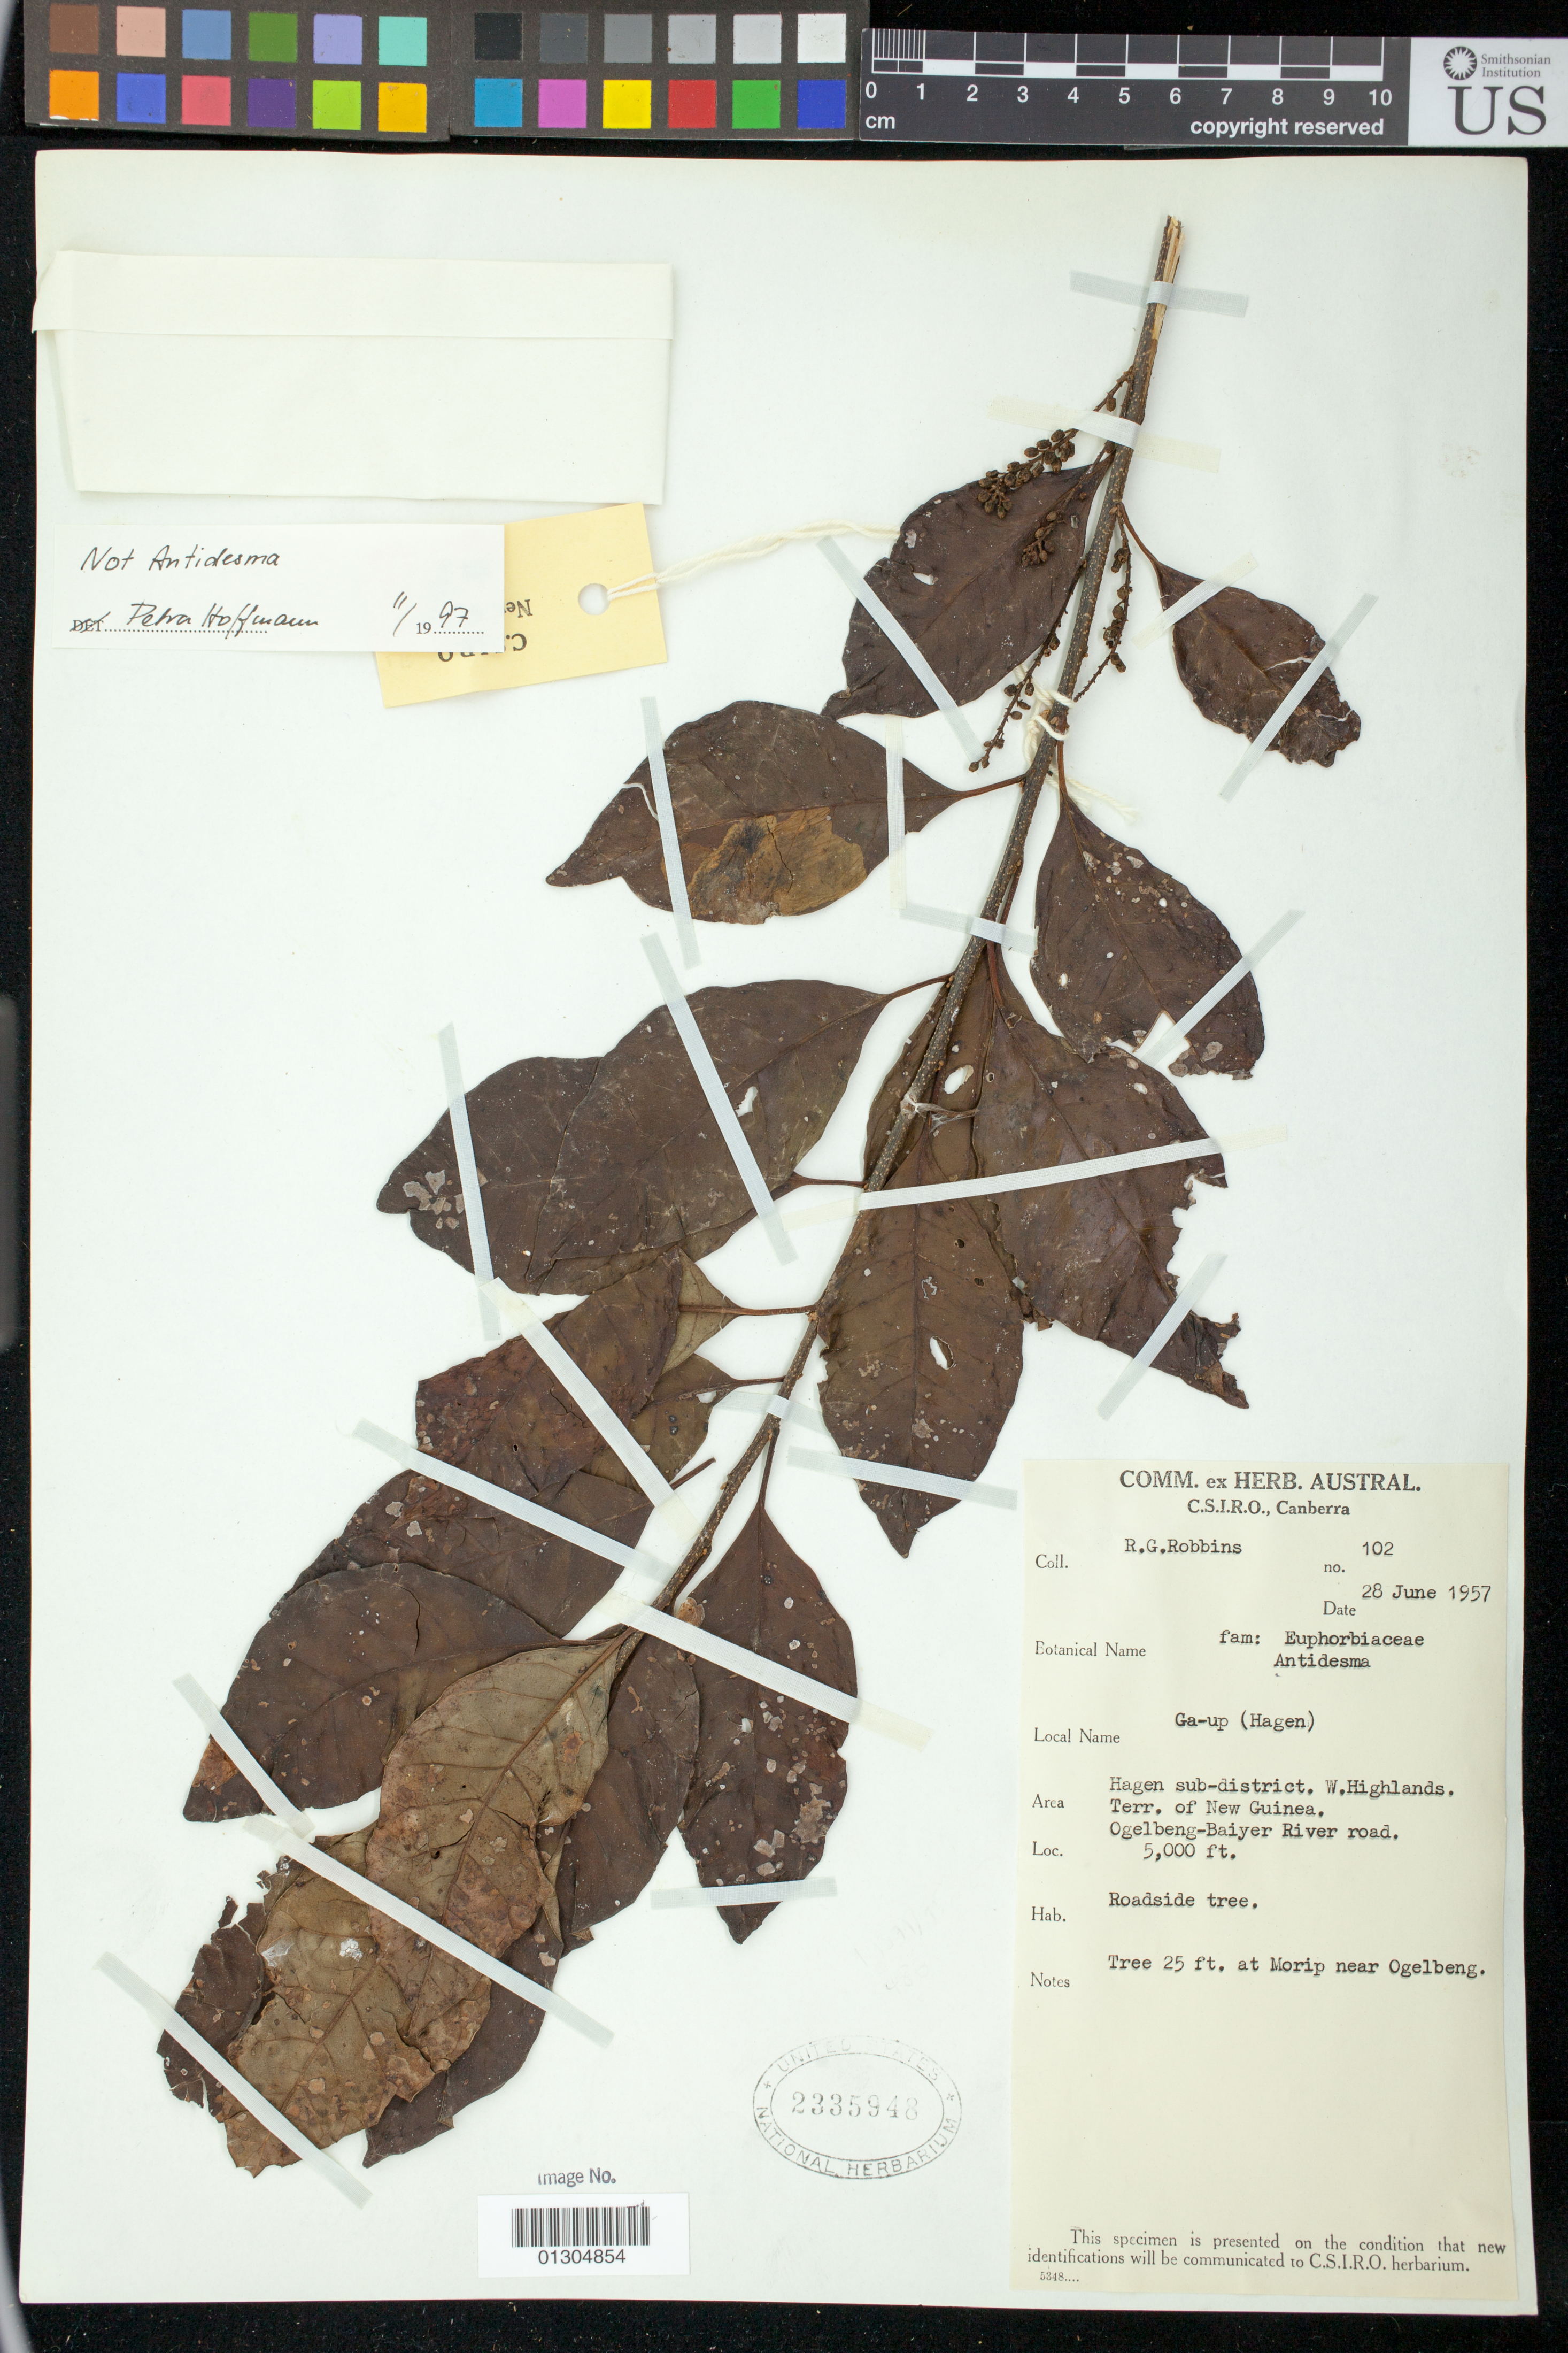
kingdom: Plantae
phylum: Tracheophyta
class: Magnoliopsida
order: Malpighiales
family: Euphorbiaceae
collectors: R. Robbins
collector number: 102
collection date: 1957-06-28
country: Papua New Guinea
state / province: Western Highlands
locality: Hagen sub-district Ogelbeng-Bayer River Road.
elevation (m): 1524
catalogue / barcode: US 2335948